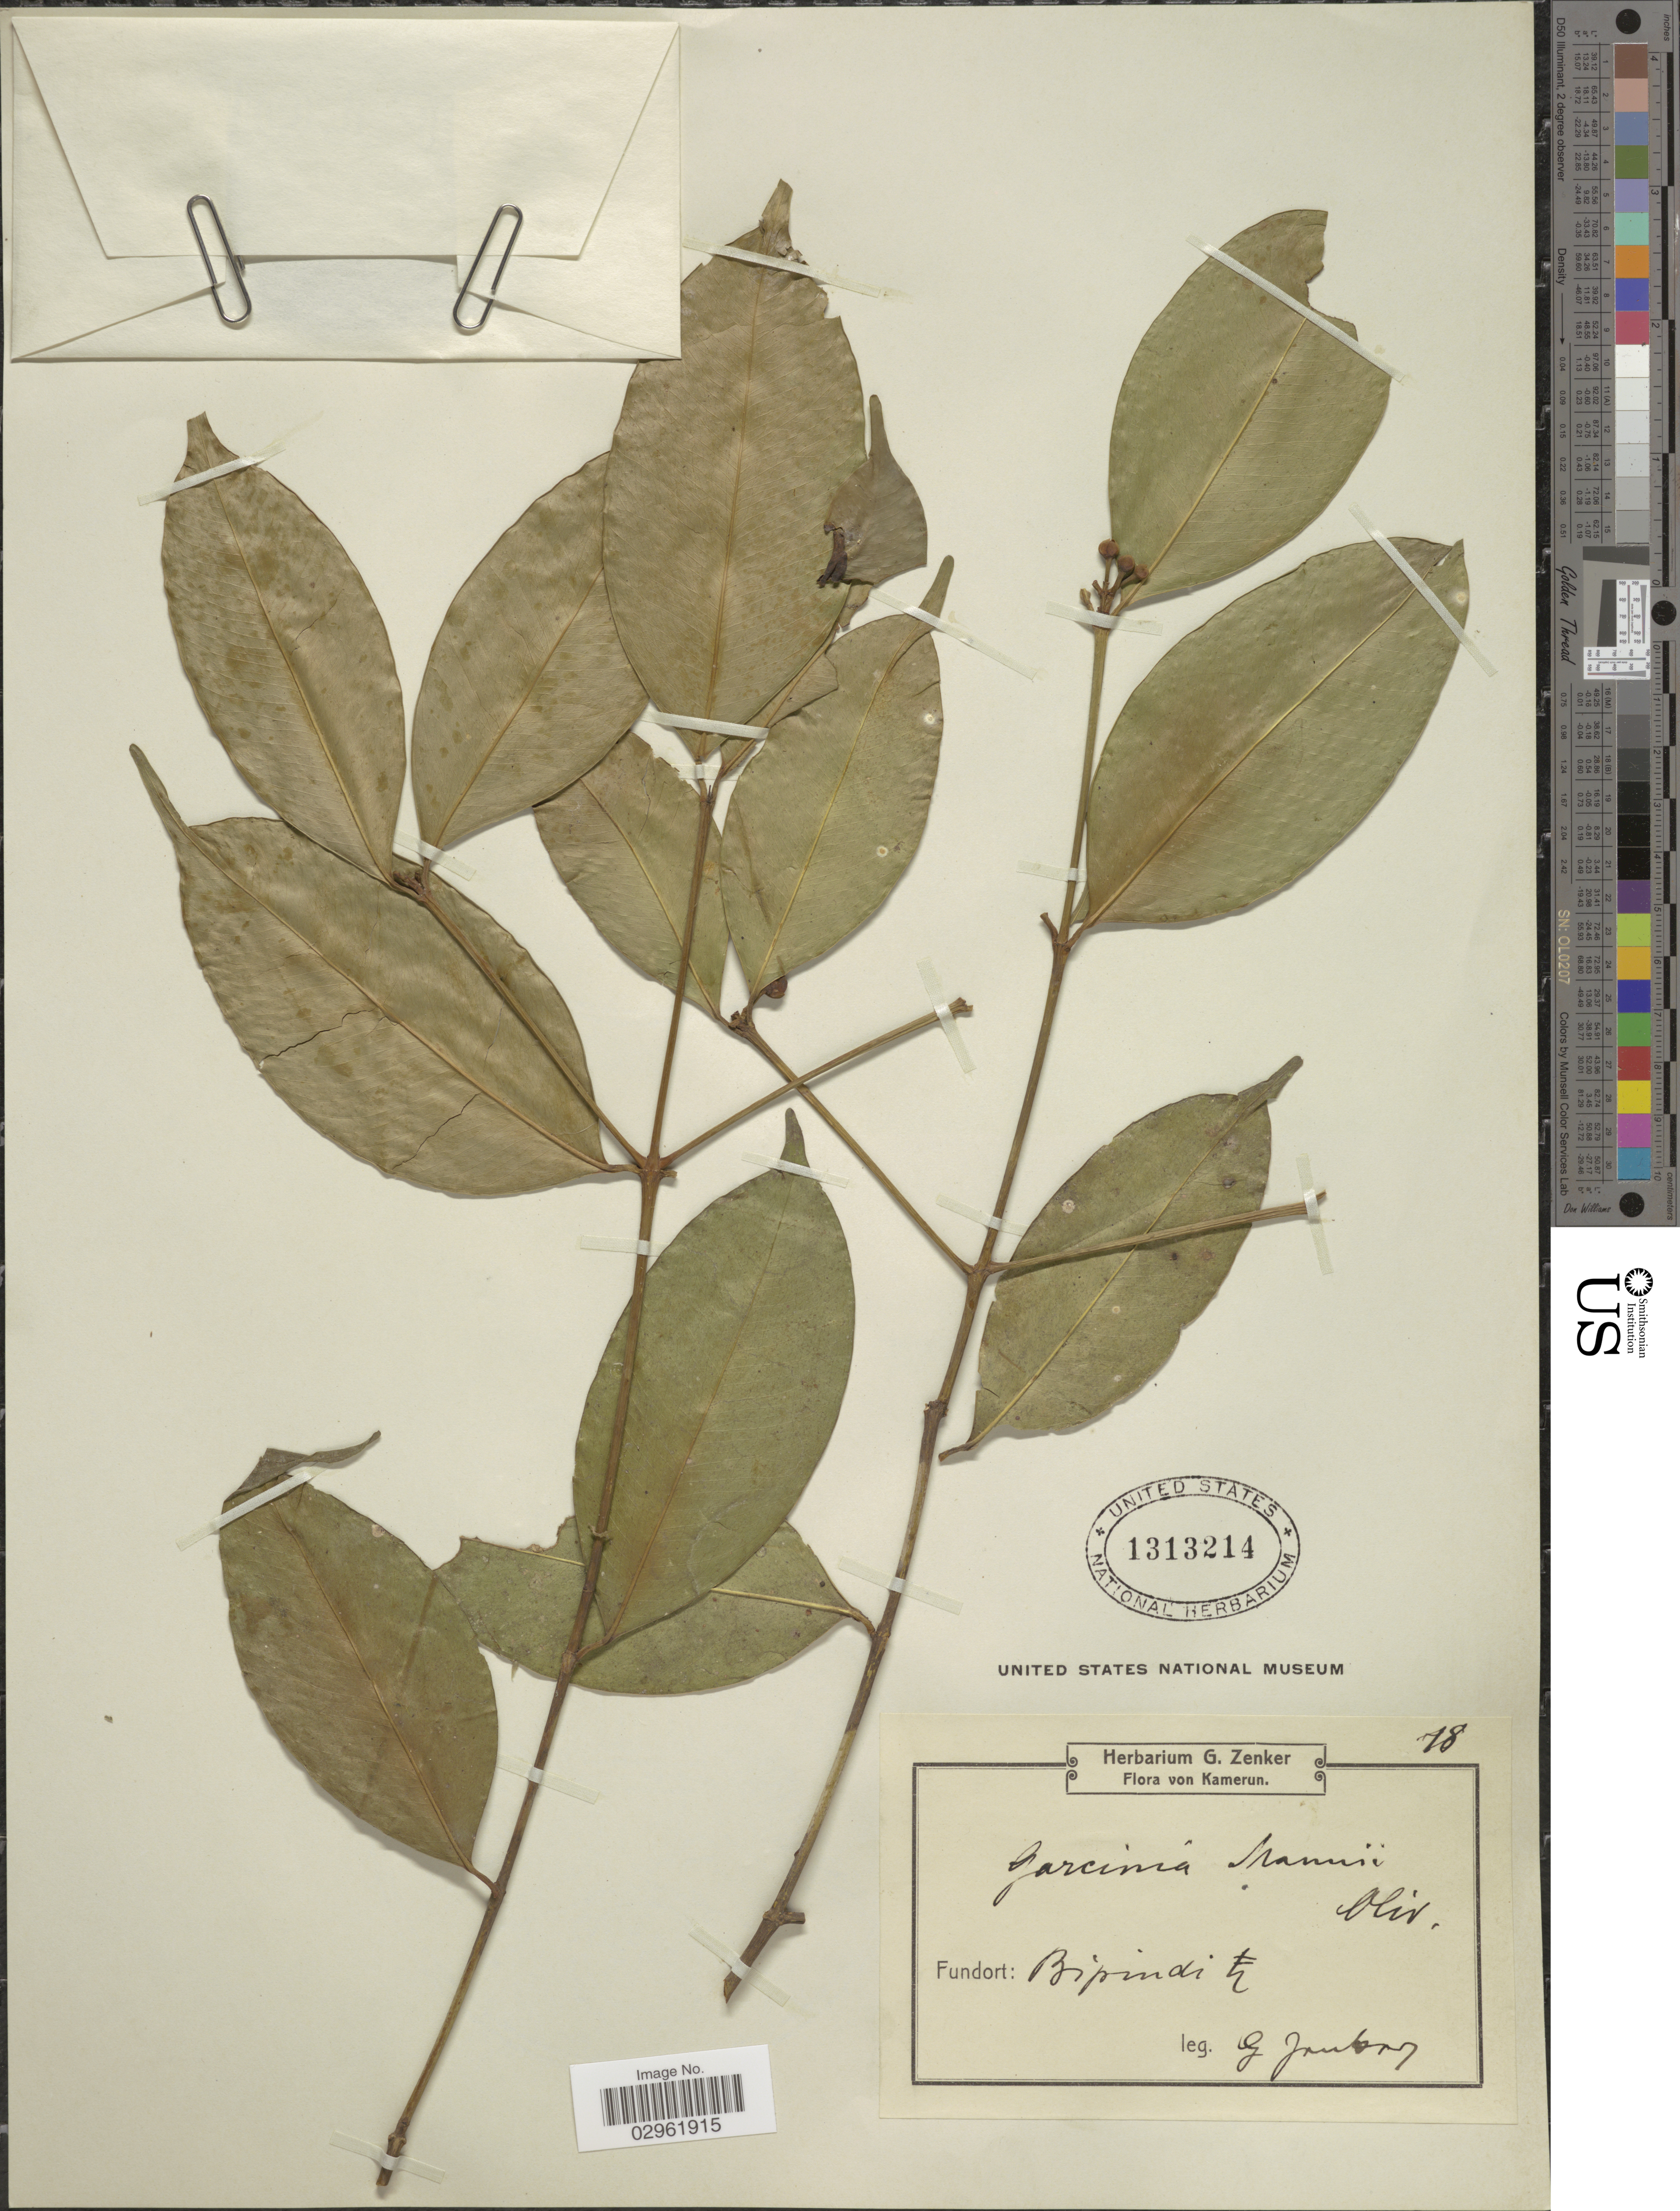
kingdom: Plantae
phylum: Tracheophyta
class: Magnoliopsida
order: Malpighiales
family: Clusiaceae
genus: Garcinia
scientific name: Garcinia mannii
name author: Oliv.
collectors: G. A. Zenker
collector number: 18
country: Cameroon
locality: Fundort: Bipindi [illegible text].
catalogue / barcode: US 1313214